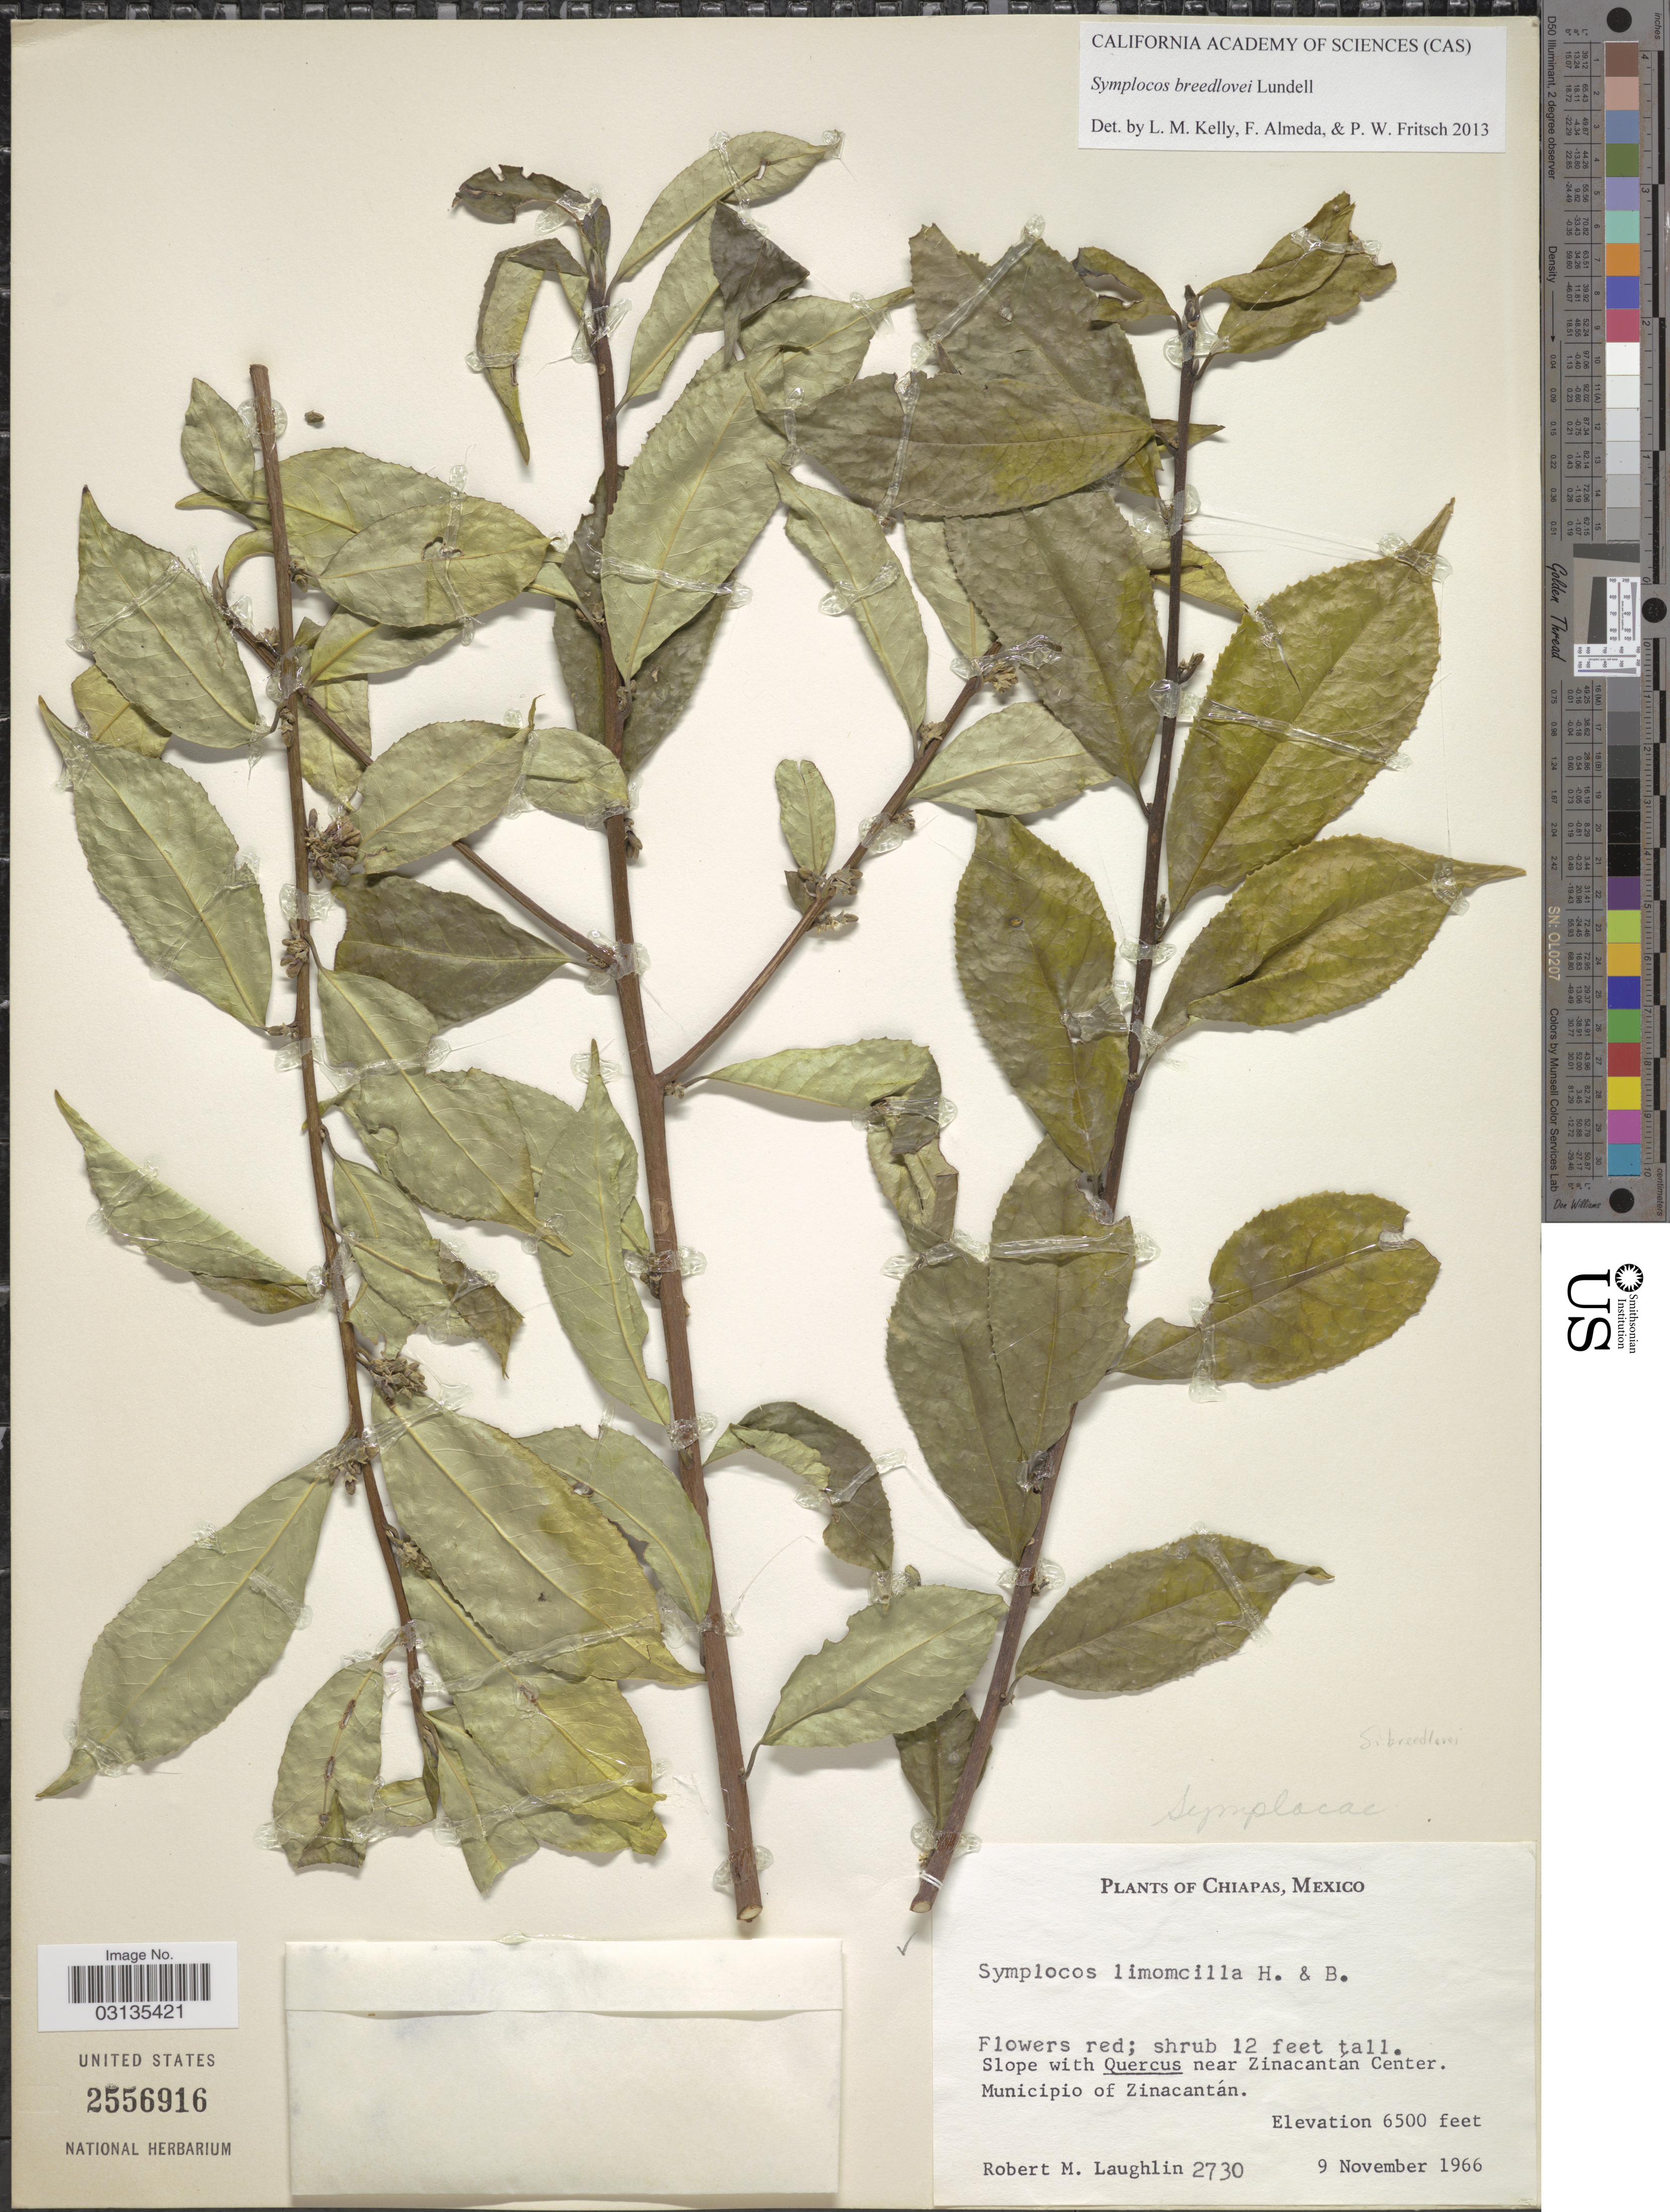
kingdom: Plantae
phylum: Tracheophyta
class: Magnoliopsida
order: Ericales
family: Symplocaceae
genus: Symplocos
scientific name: Symplocos breedlovei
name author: Lundell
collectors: R. M. Laughlin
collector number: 2730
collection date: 1966-11-09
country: Mexico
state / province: Chiapas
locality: Near Zinacantan Center. Municipio of Zinacantán.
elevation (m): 1981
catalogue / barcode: US 2556916